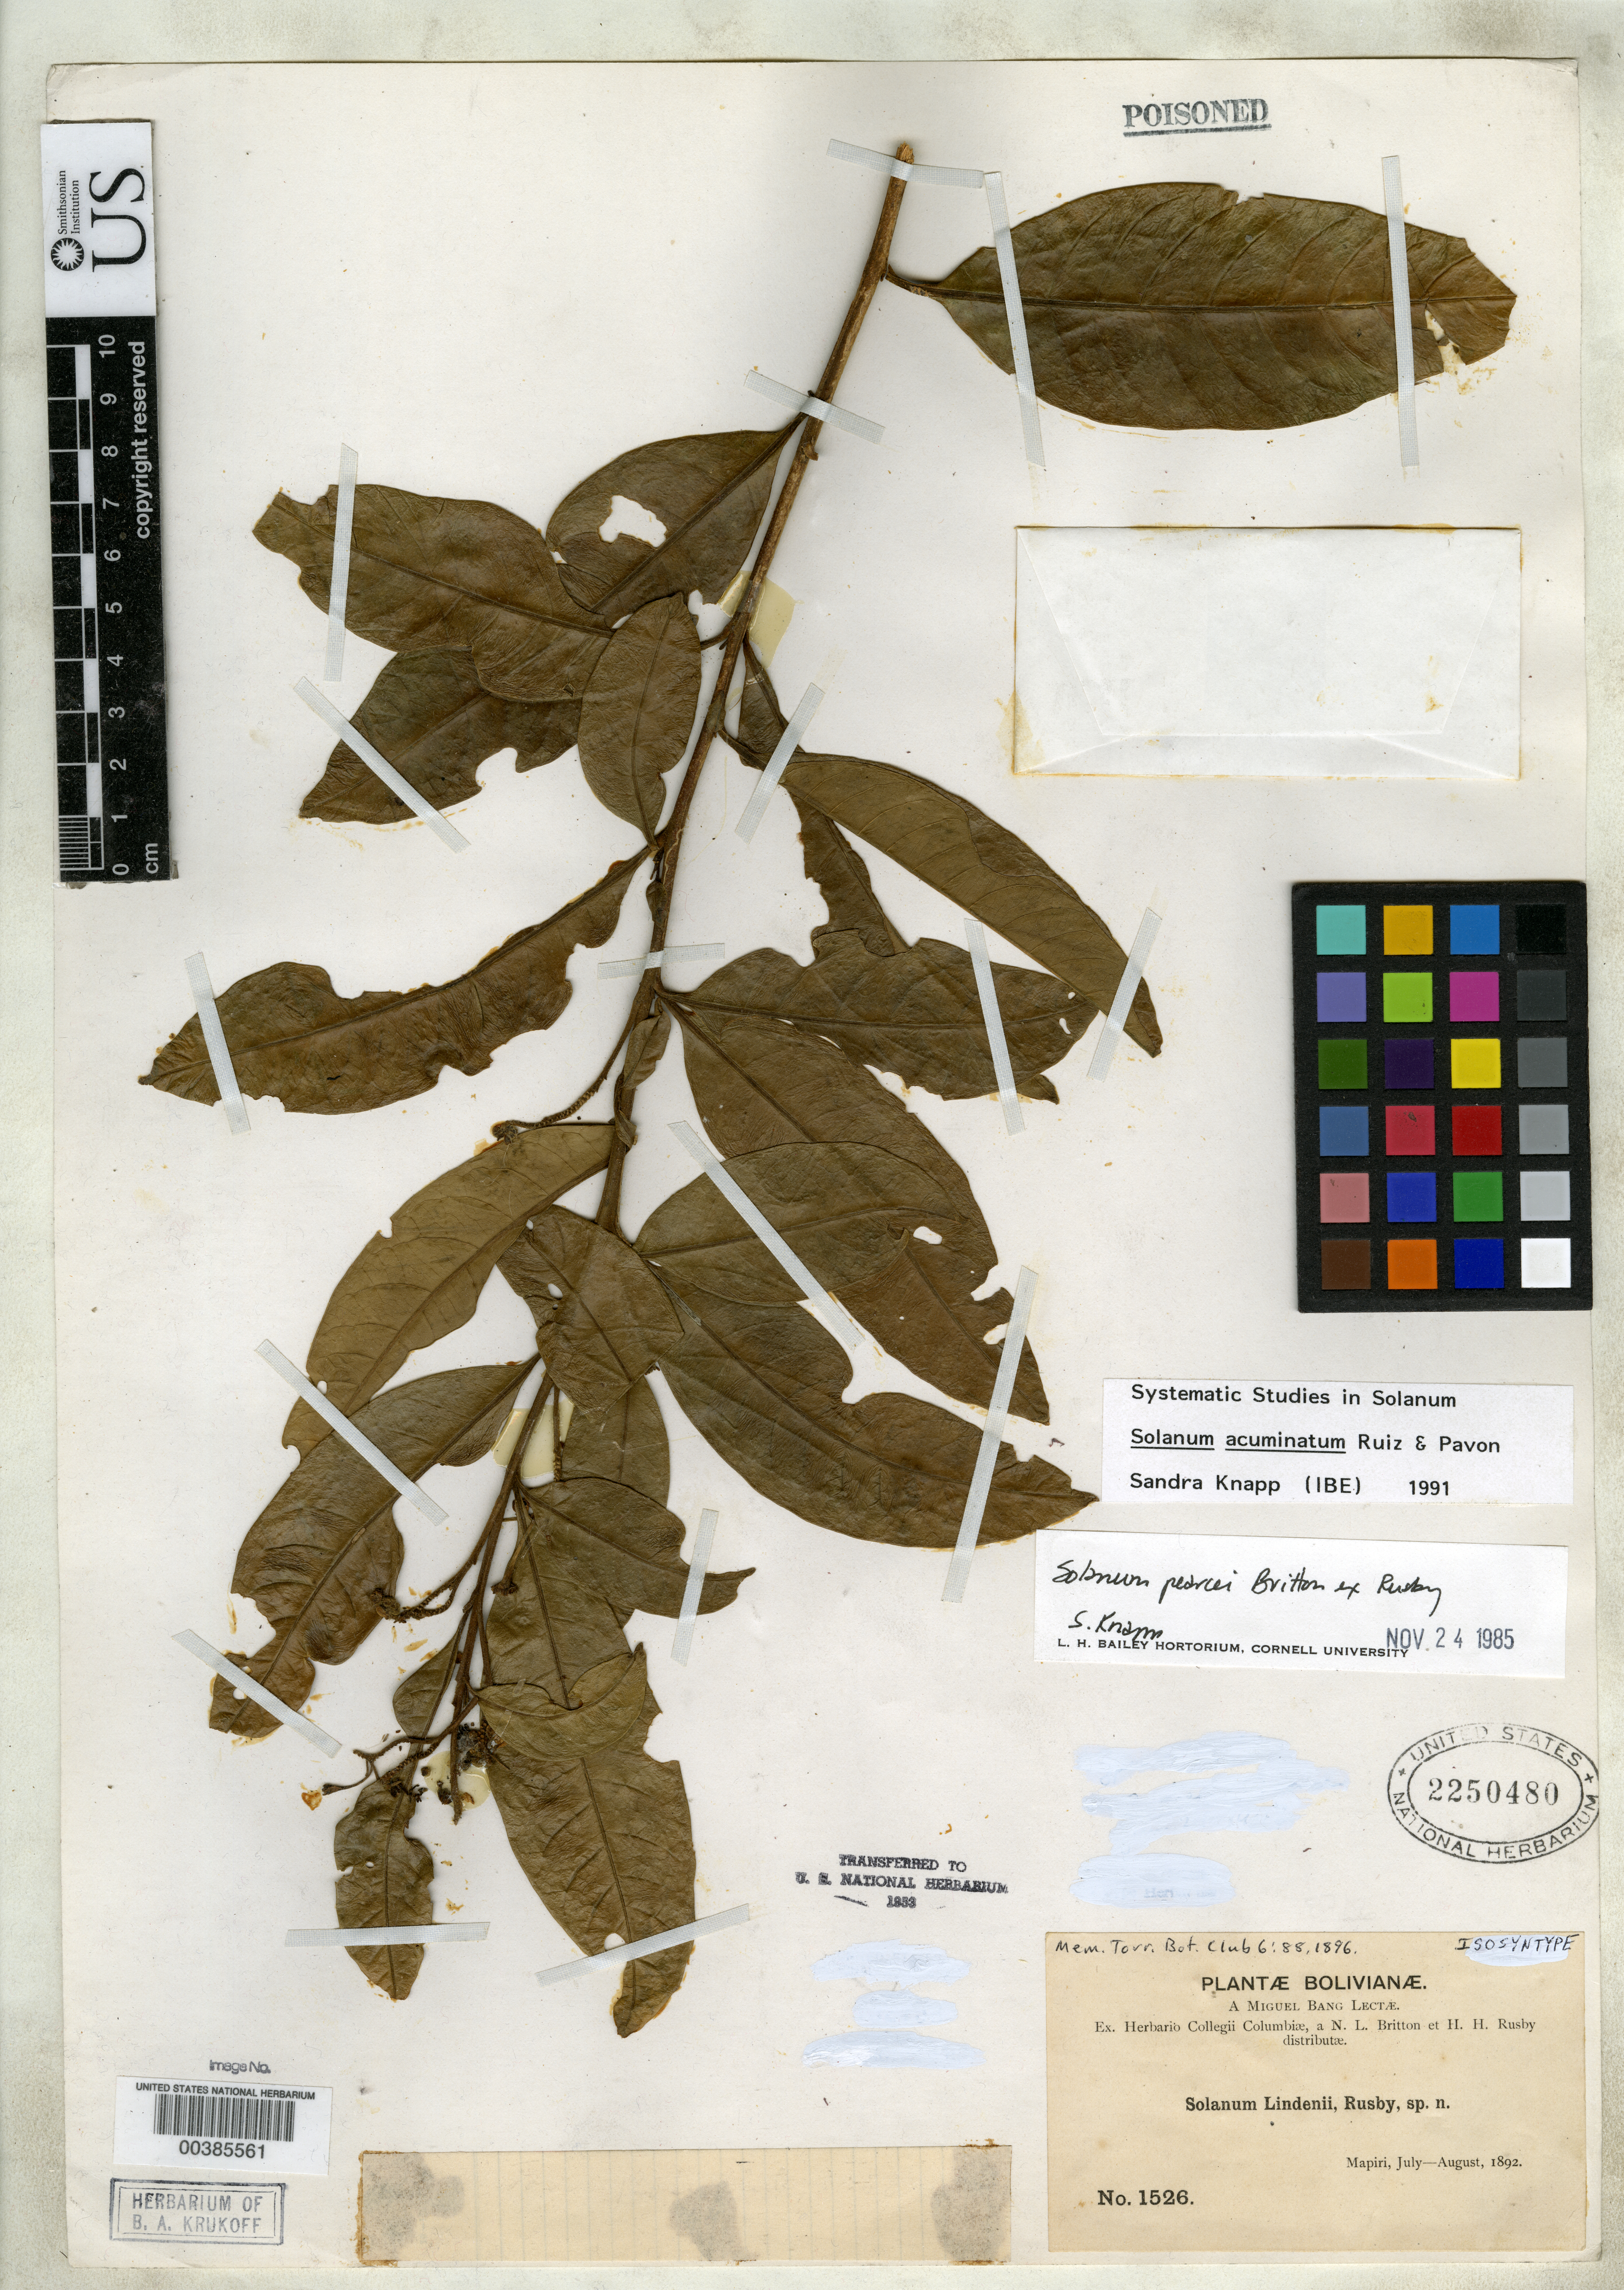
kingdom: Plantae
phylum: Tracheophyta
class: Magnoliopsida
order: Solanales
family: Solanaceae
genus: Solanum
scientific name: Solanum lindenii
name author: Rusby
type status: Isotype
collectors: M. Bang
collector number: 1526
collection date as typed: Jul 1892 to -- Aug 1892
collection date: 1892-07/1892-08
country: Bolivia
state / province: La Paz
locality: Mapiri.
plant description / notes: Specimen ex U.S. National Arboretum; transferred to US. National Herbarium, 1953.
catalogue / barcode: US 2250480